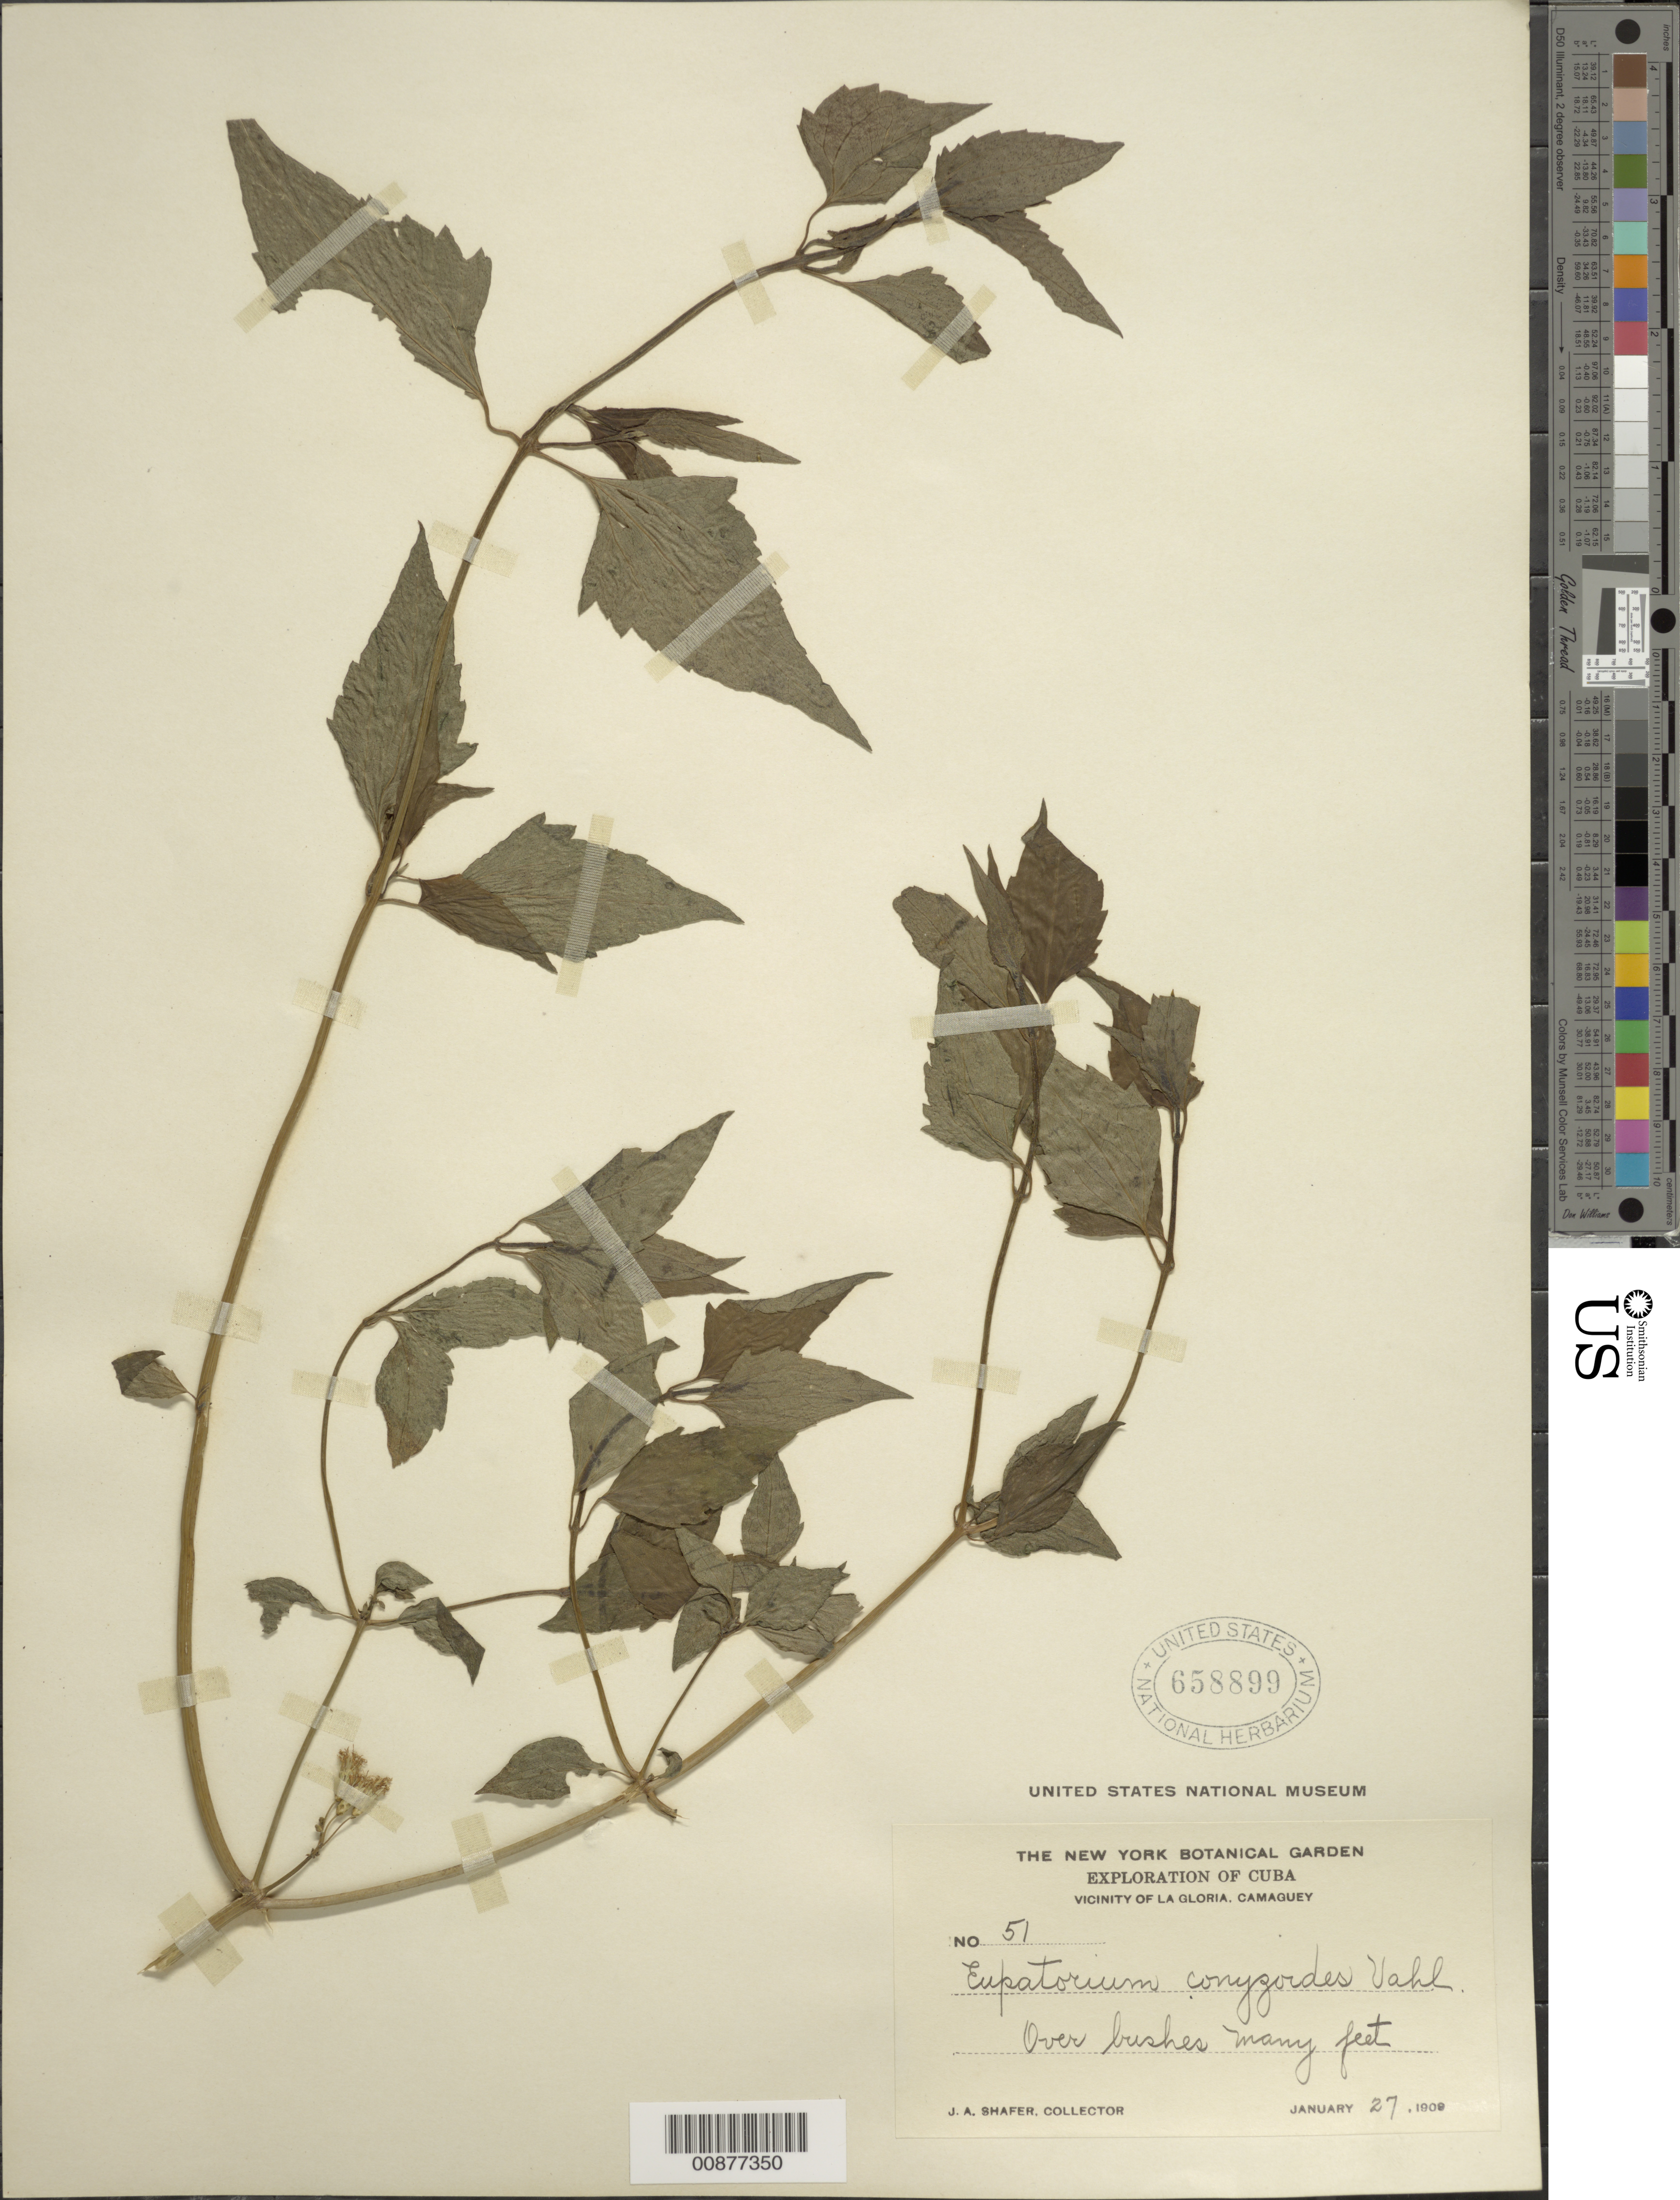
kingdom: Plantae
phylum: Tracheophyta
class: Magnoliopsida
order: Asterales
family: Asteraceae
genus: Chromolaena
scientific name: Chromolaena odorata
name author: (L.) R.M. King & H. Rob.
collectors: J. A. Shafer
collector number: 51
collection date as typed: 27 Jan 1909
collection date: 1909-01-27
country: Cuba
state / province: Camaguey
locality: Vicinity of La Gloria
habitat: Over bushes, many feet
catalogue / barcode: US 658899